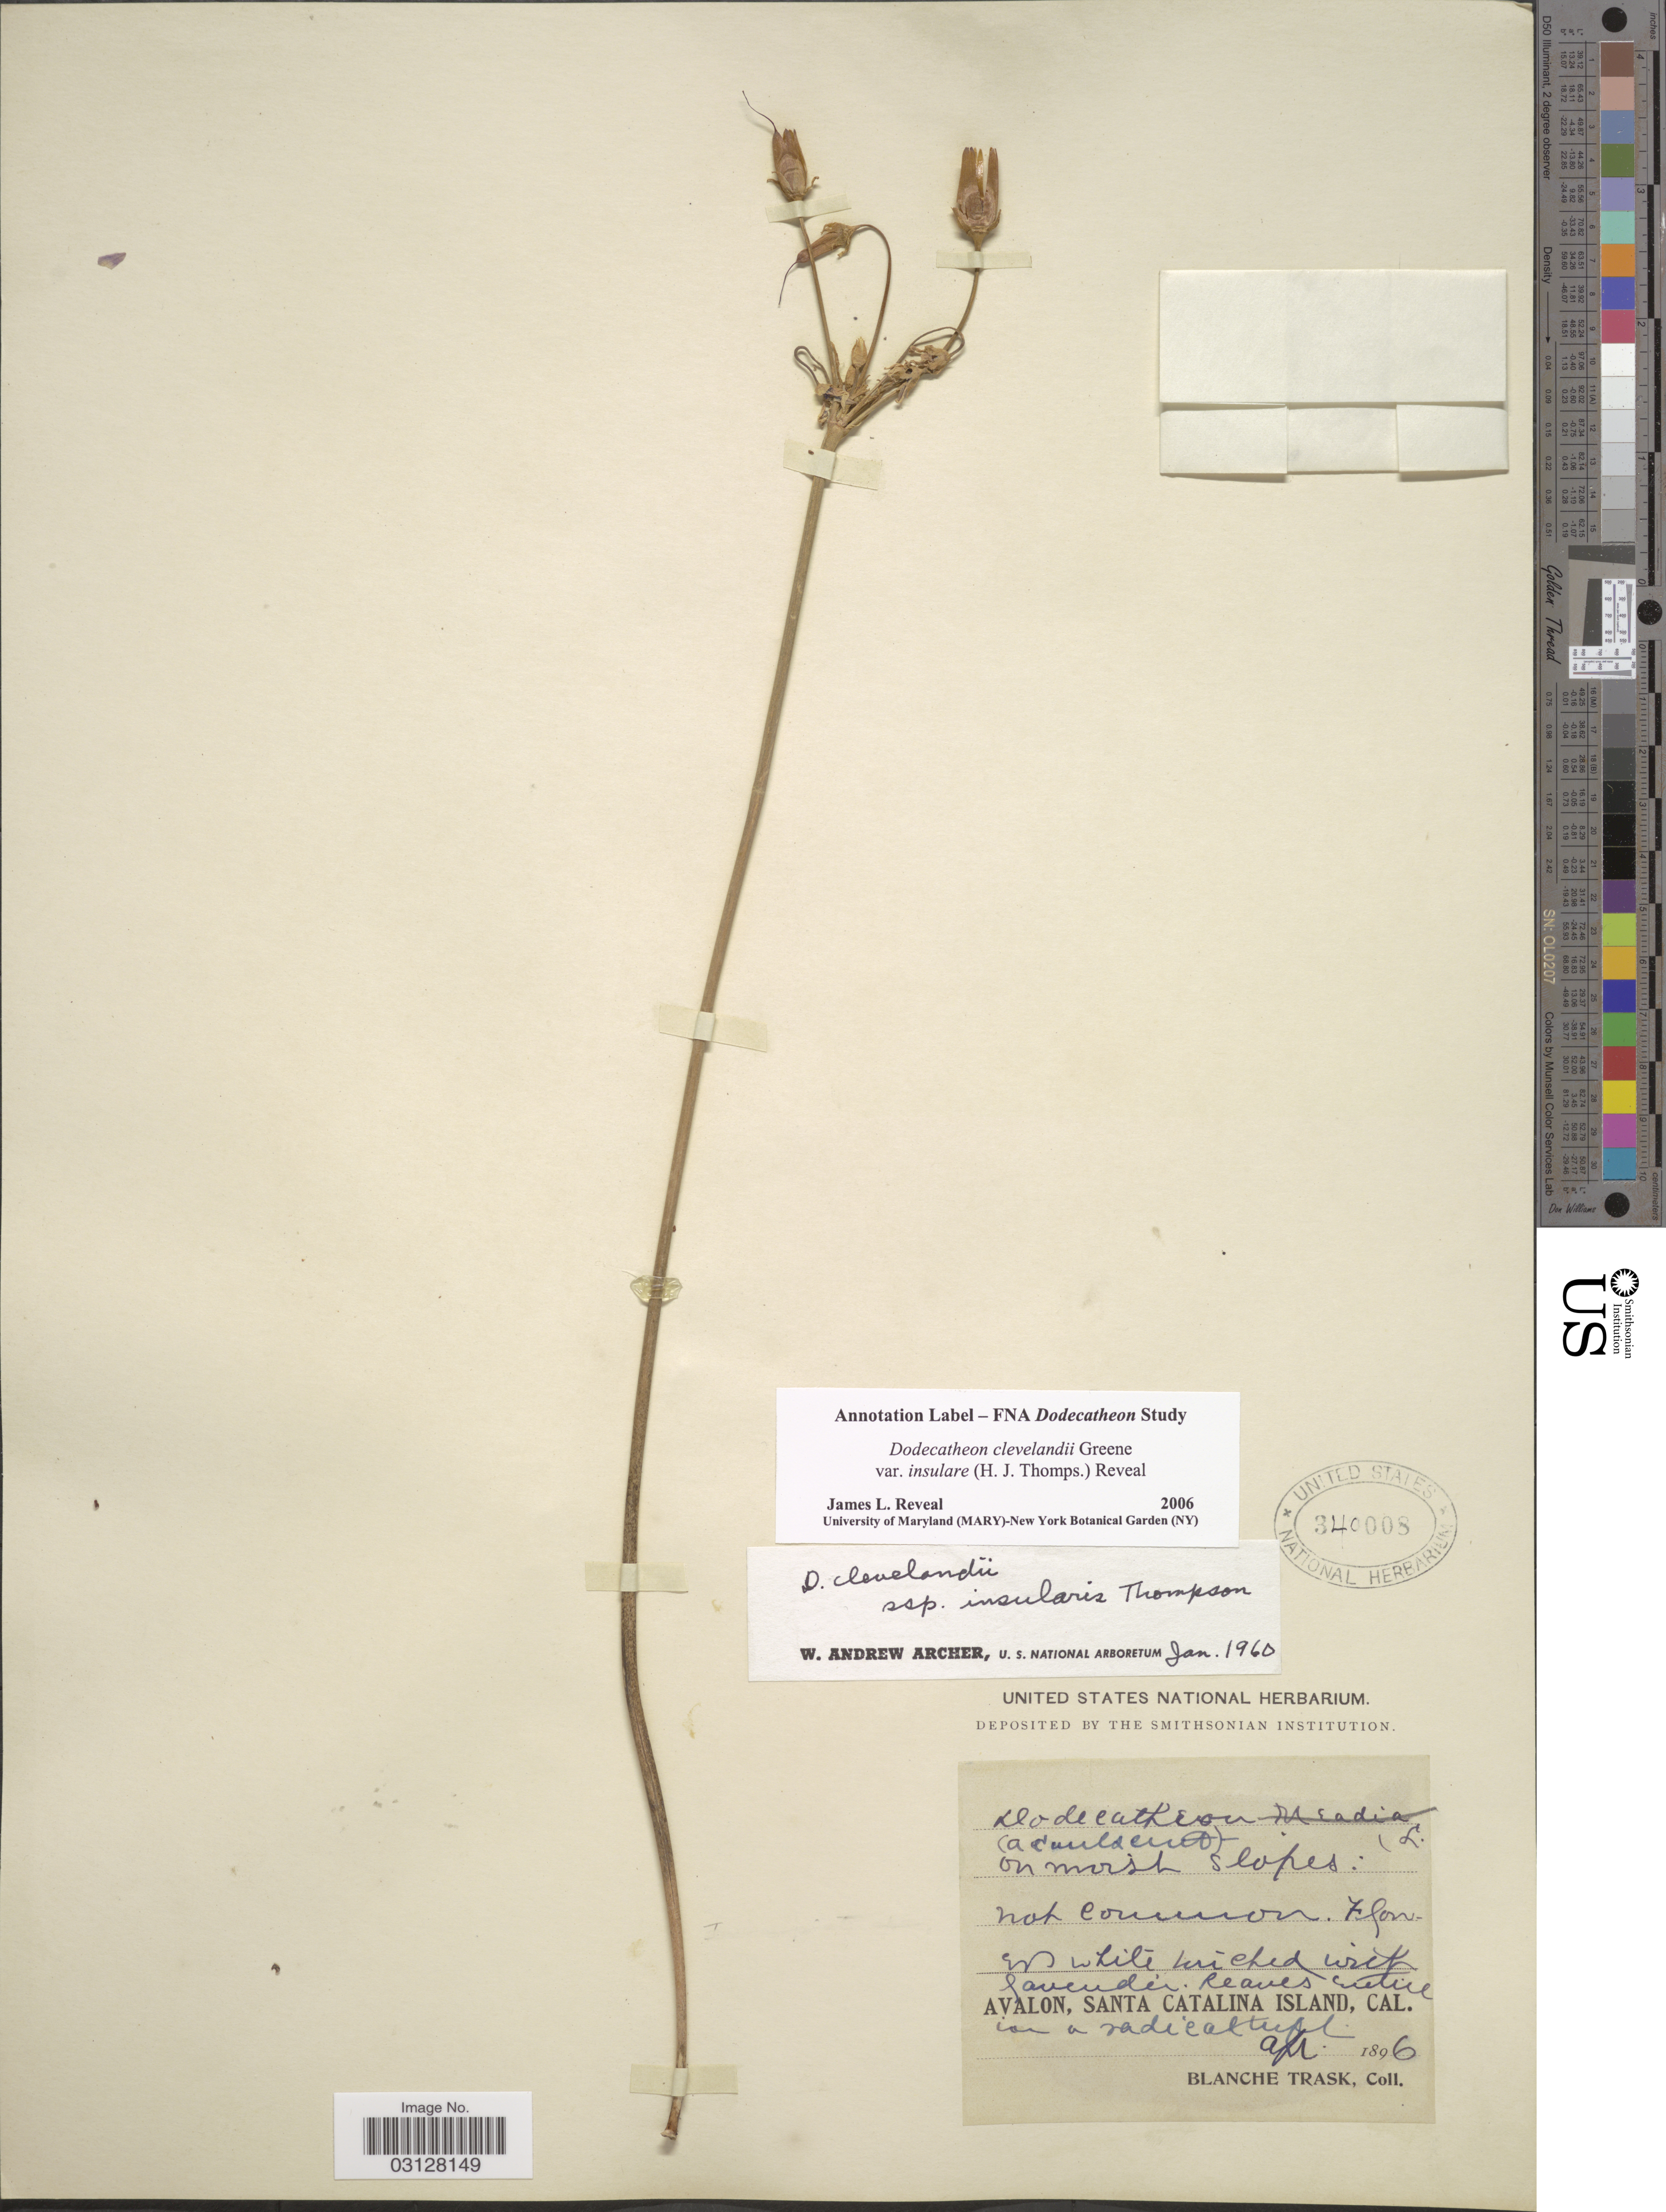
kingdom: Plantae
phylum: Tracheophyta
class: Magnoliopsida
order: Ericales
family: Primulaceae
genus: Dodecatheon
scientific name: Dodecatheon clevelandii subsp. insulare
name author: H.J. Thomps.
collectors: B. Trask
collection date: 1896-04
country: United States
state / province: California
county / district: Los Angeles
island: Santa Catalina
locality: Avalon, Santa Catalina Island.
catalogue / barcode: US 340008